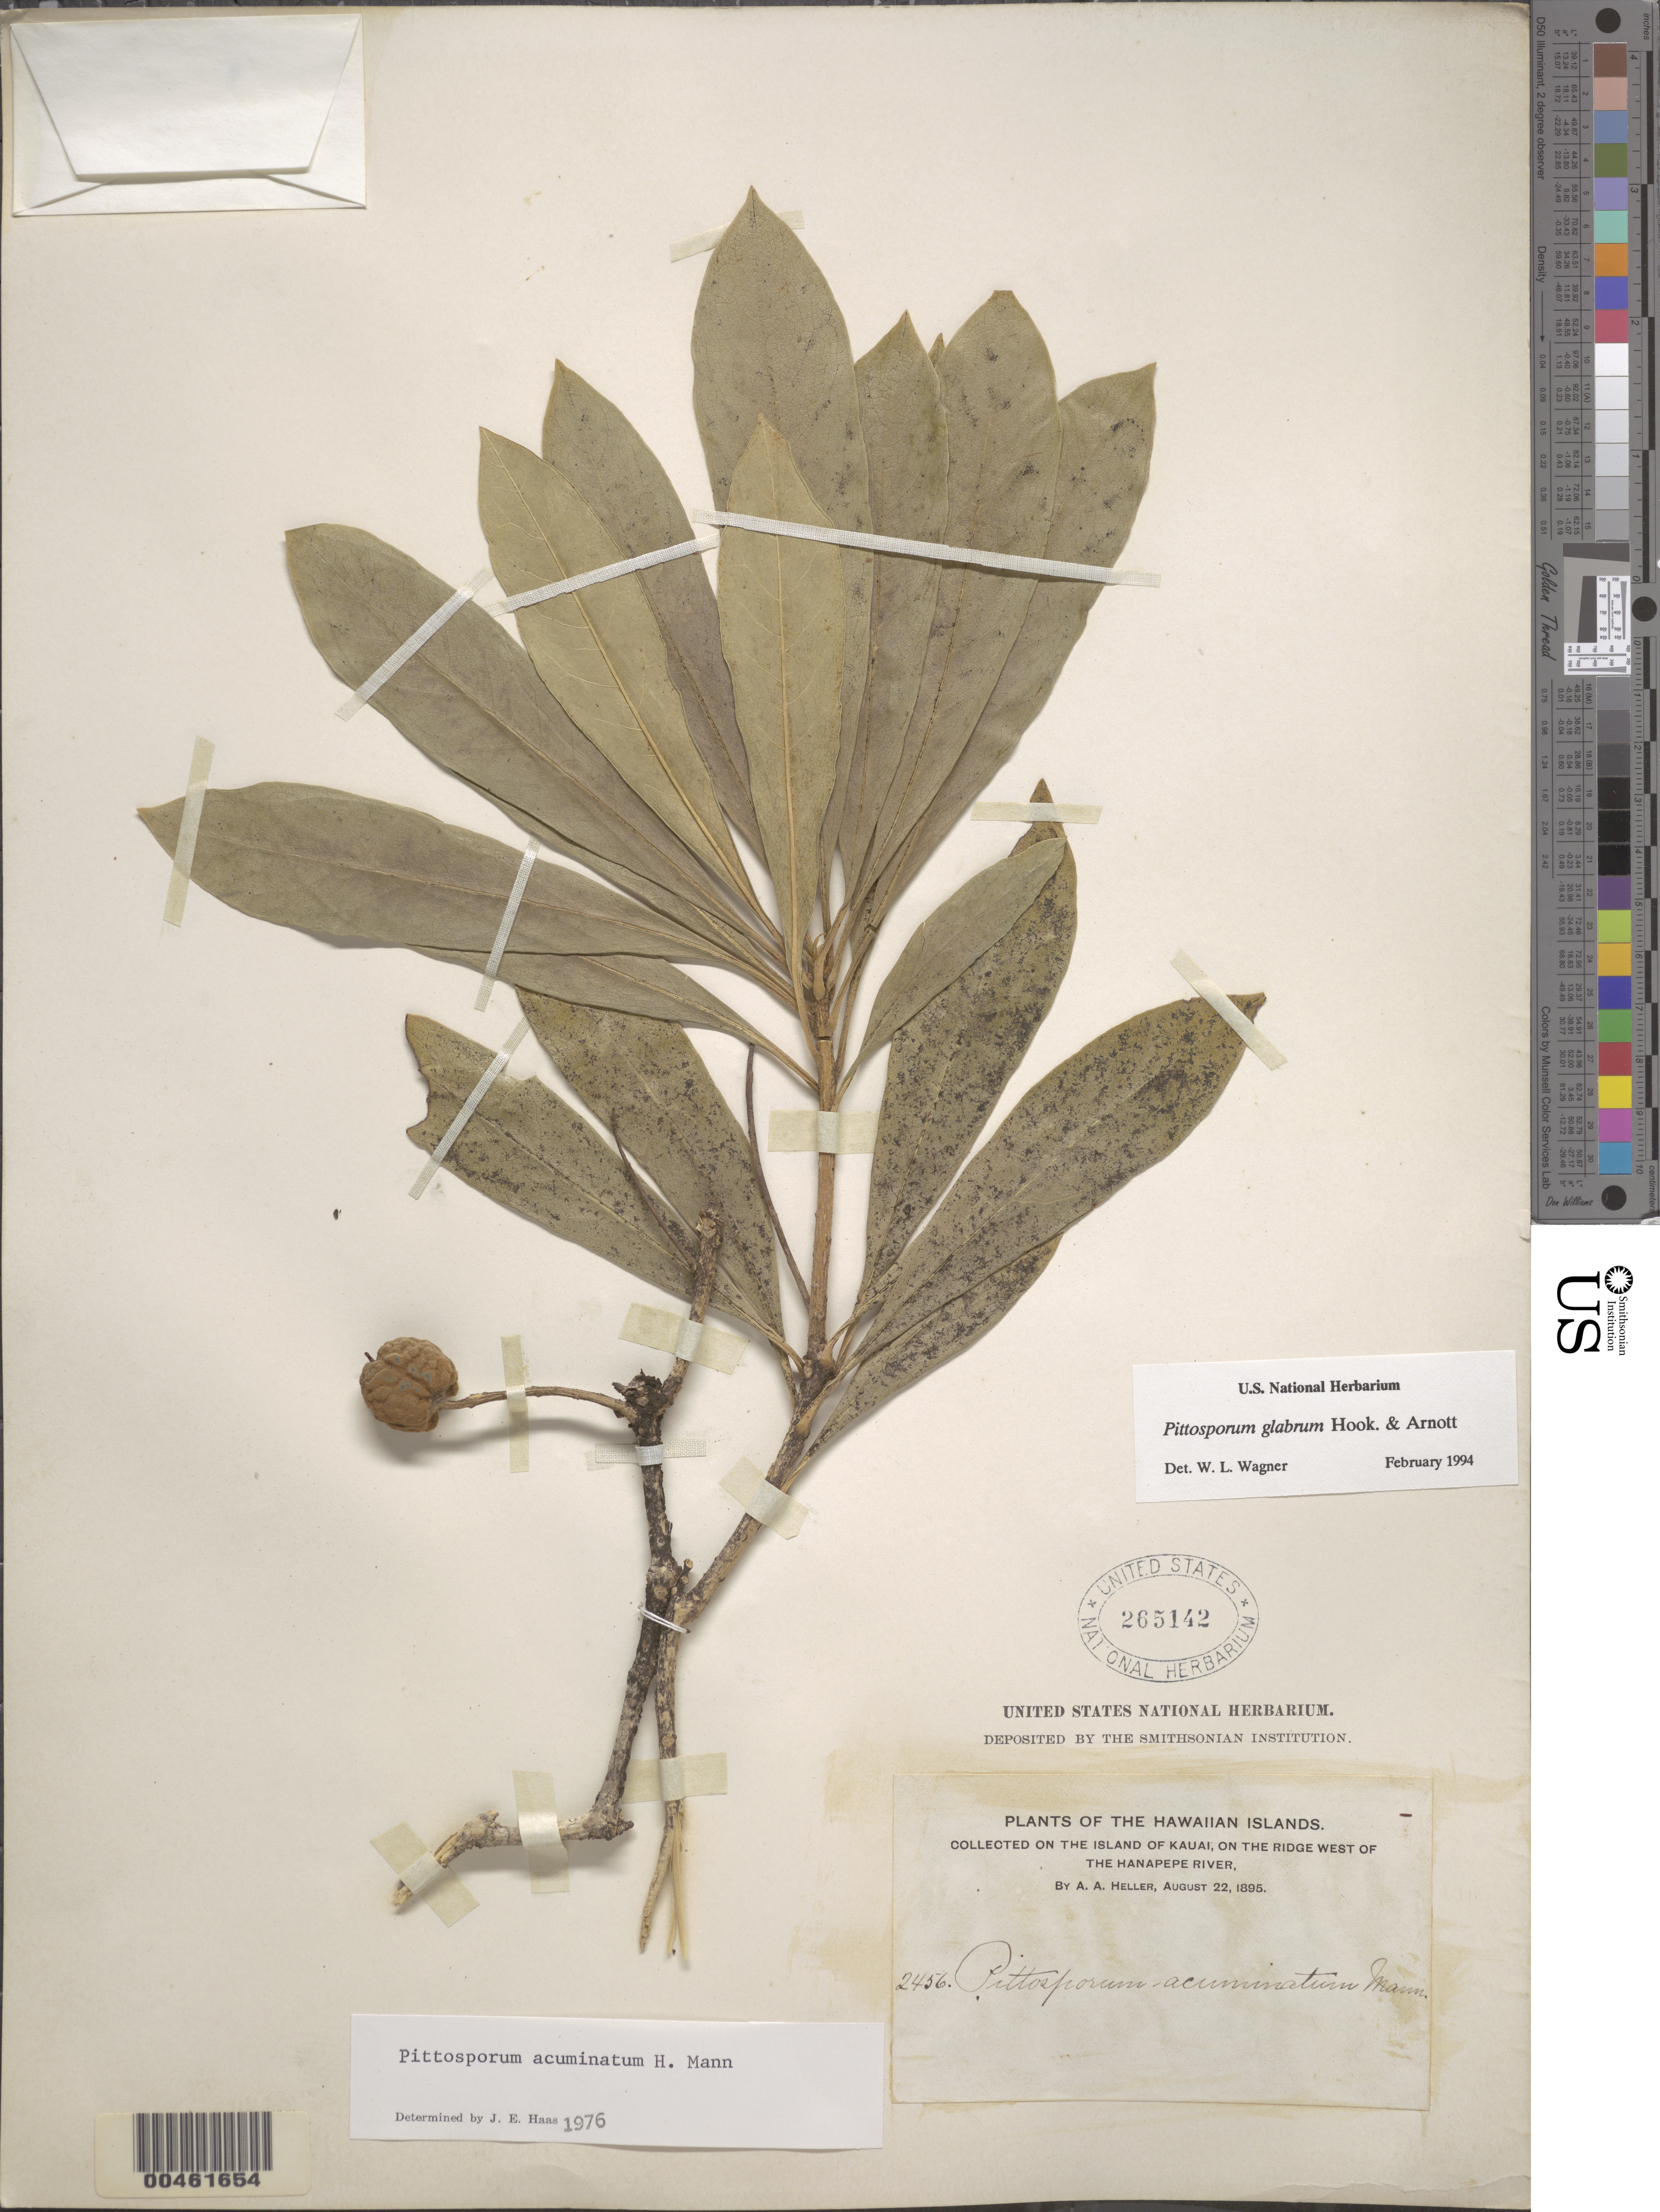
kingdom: Plantae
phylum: Tracheophyta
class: Magnoliopsida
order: Apiales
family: Pittosporaceae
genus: Pittosporum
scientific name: Pittosporum glabrum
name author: Hook. & Arn.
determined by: Wagner, W. L., (BOT), Smithsonian Institution - National Museum of Natural History (UNITED STATES)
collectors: A. A. Heller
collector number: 2456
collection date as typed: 22 Aug 1895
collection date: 1895-08-22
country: United States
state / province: Hawaii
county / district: Kauai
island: Kaua'i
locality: On the Ridge W of the Hanapepe River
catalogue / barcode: US 265142